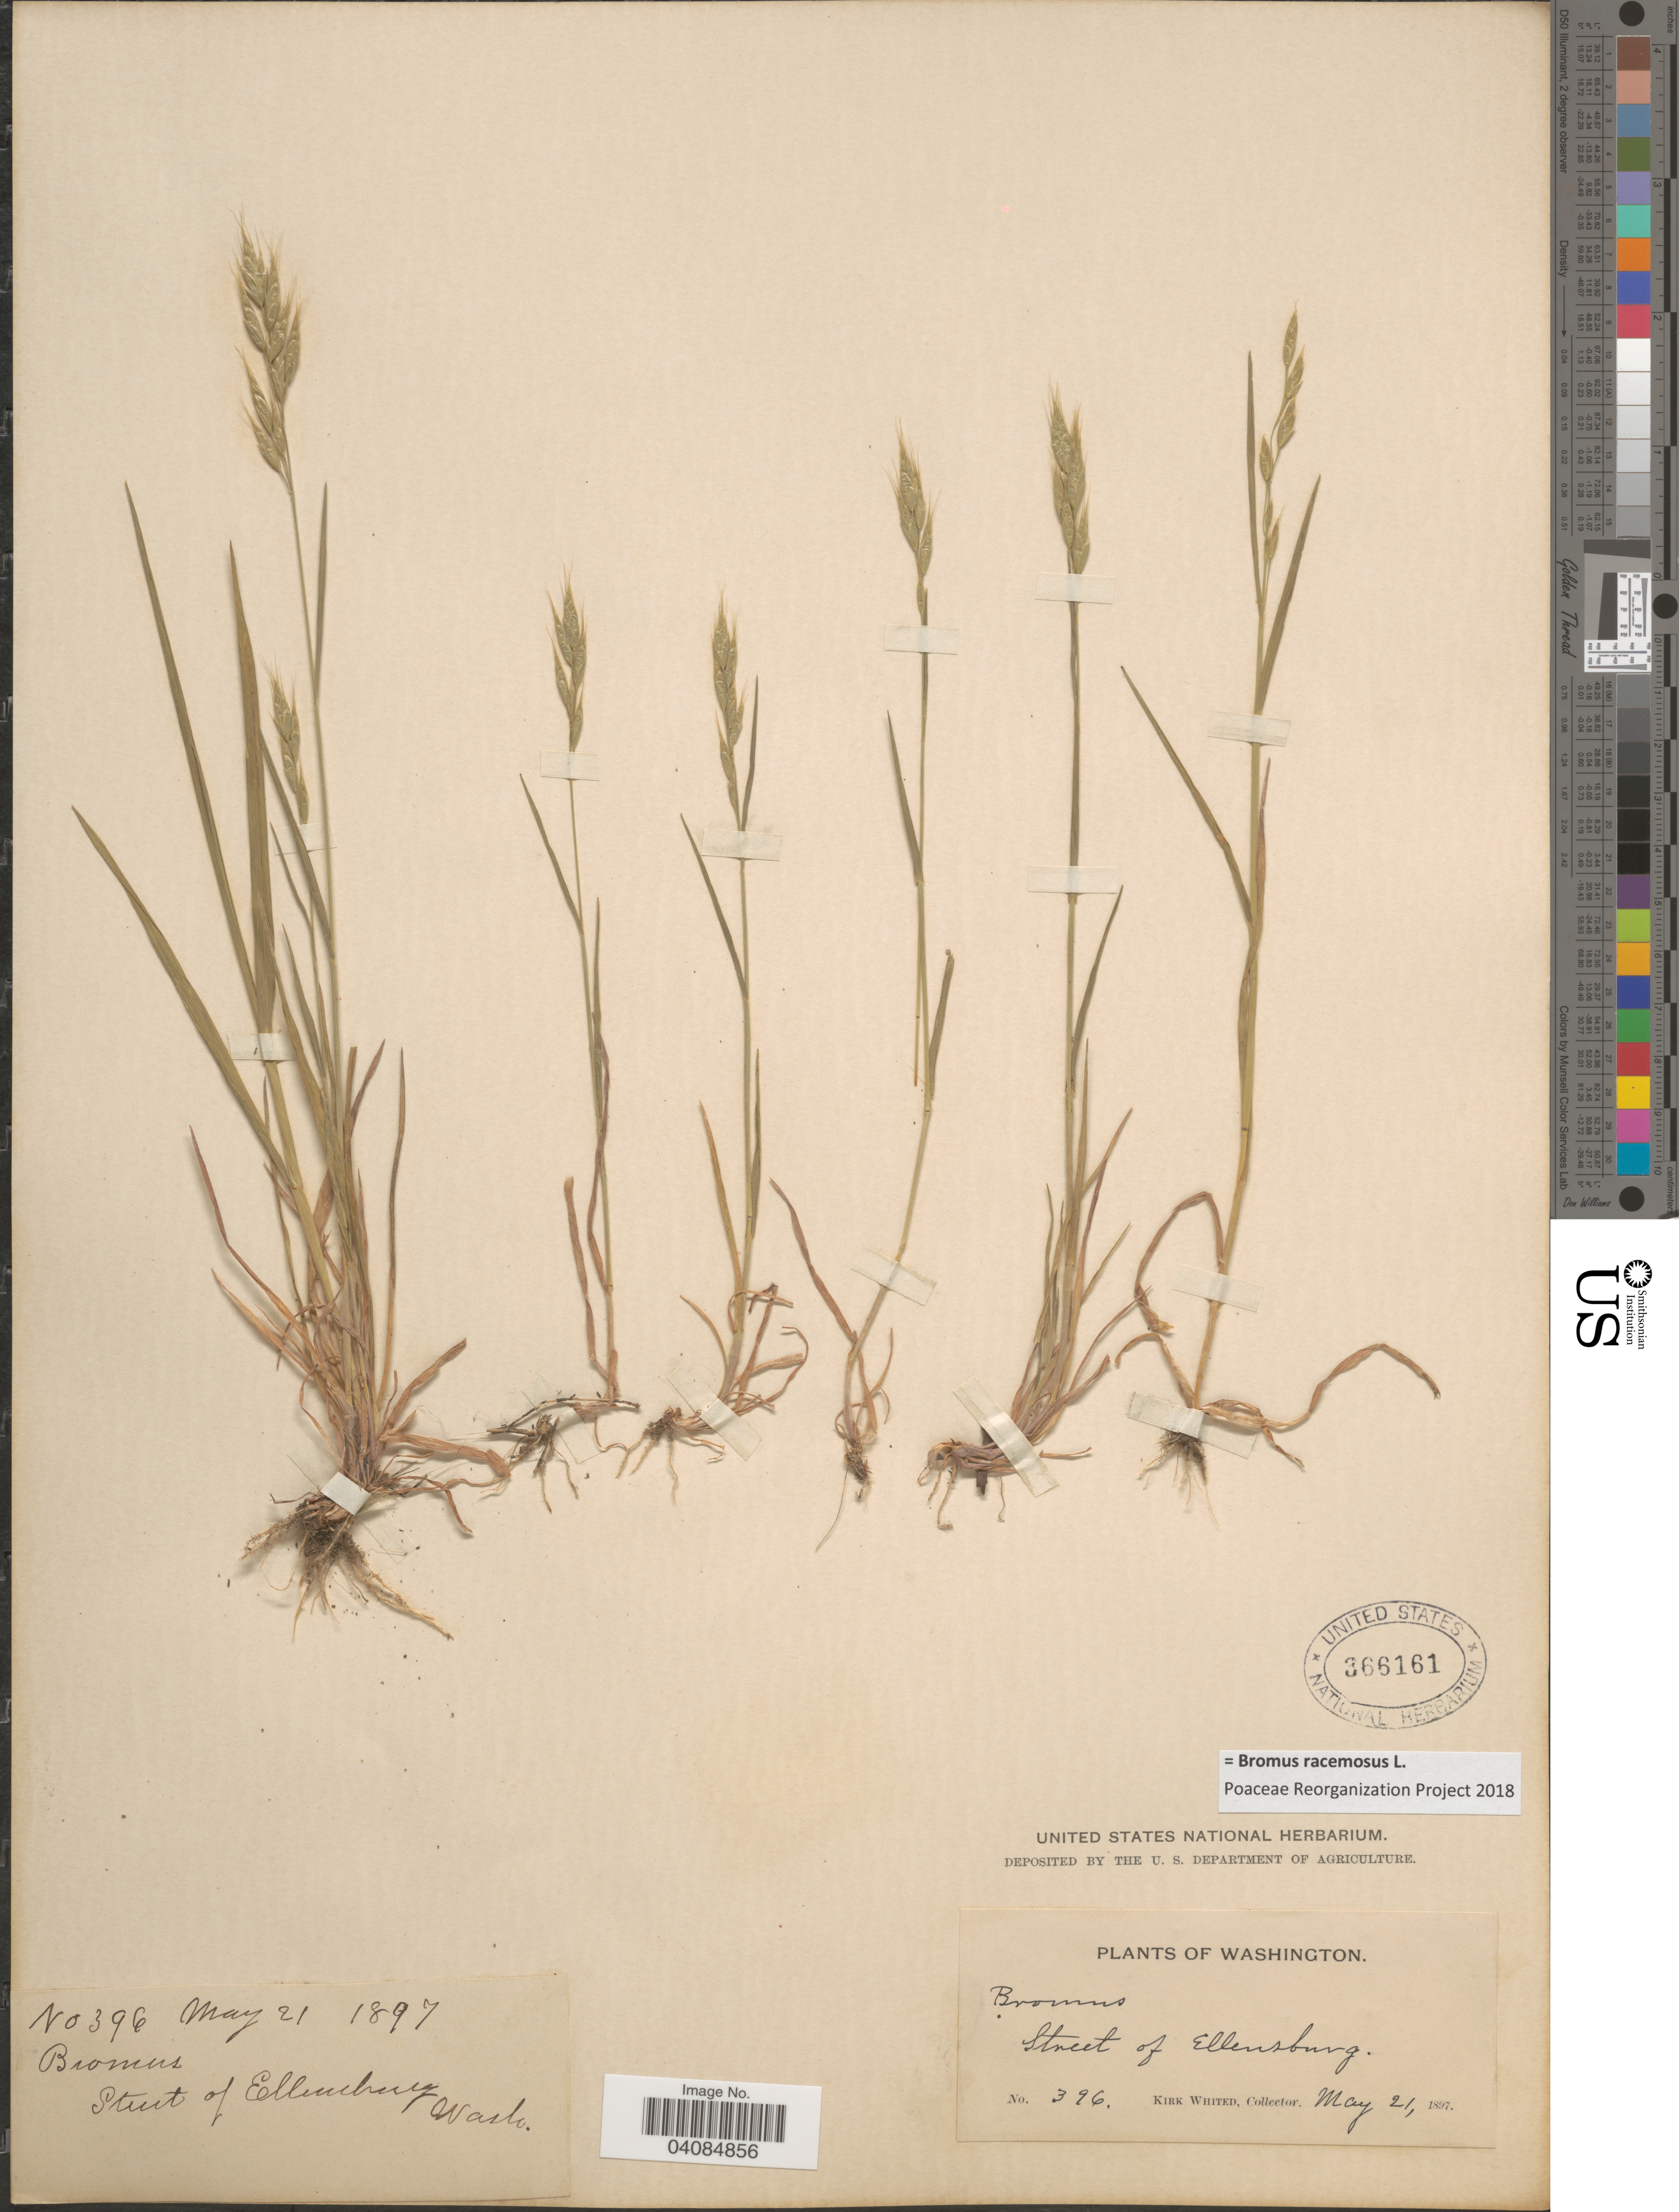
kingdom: Plantae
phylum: Tracheophyta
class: Liliopsida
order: Poales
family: Poaceae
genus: Bromus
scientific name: Bromus racemosus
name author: L.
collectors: K. Whited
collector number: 396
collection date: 1897-05-21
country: United States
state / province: Washington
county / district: Kittitas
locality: Street of Ellensburg.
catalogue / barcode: US 366161